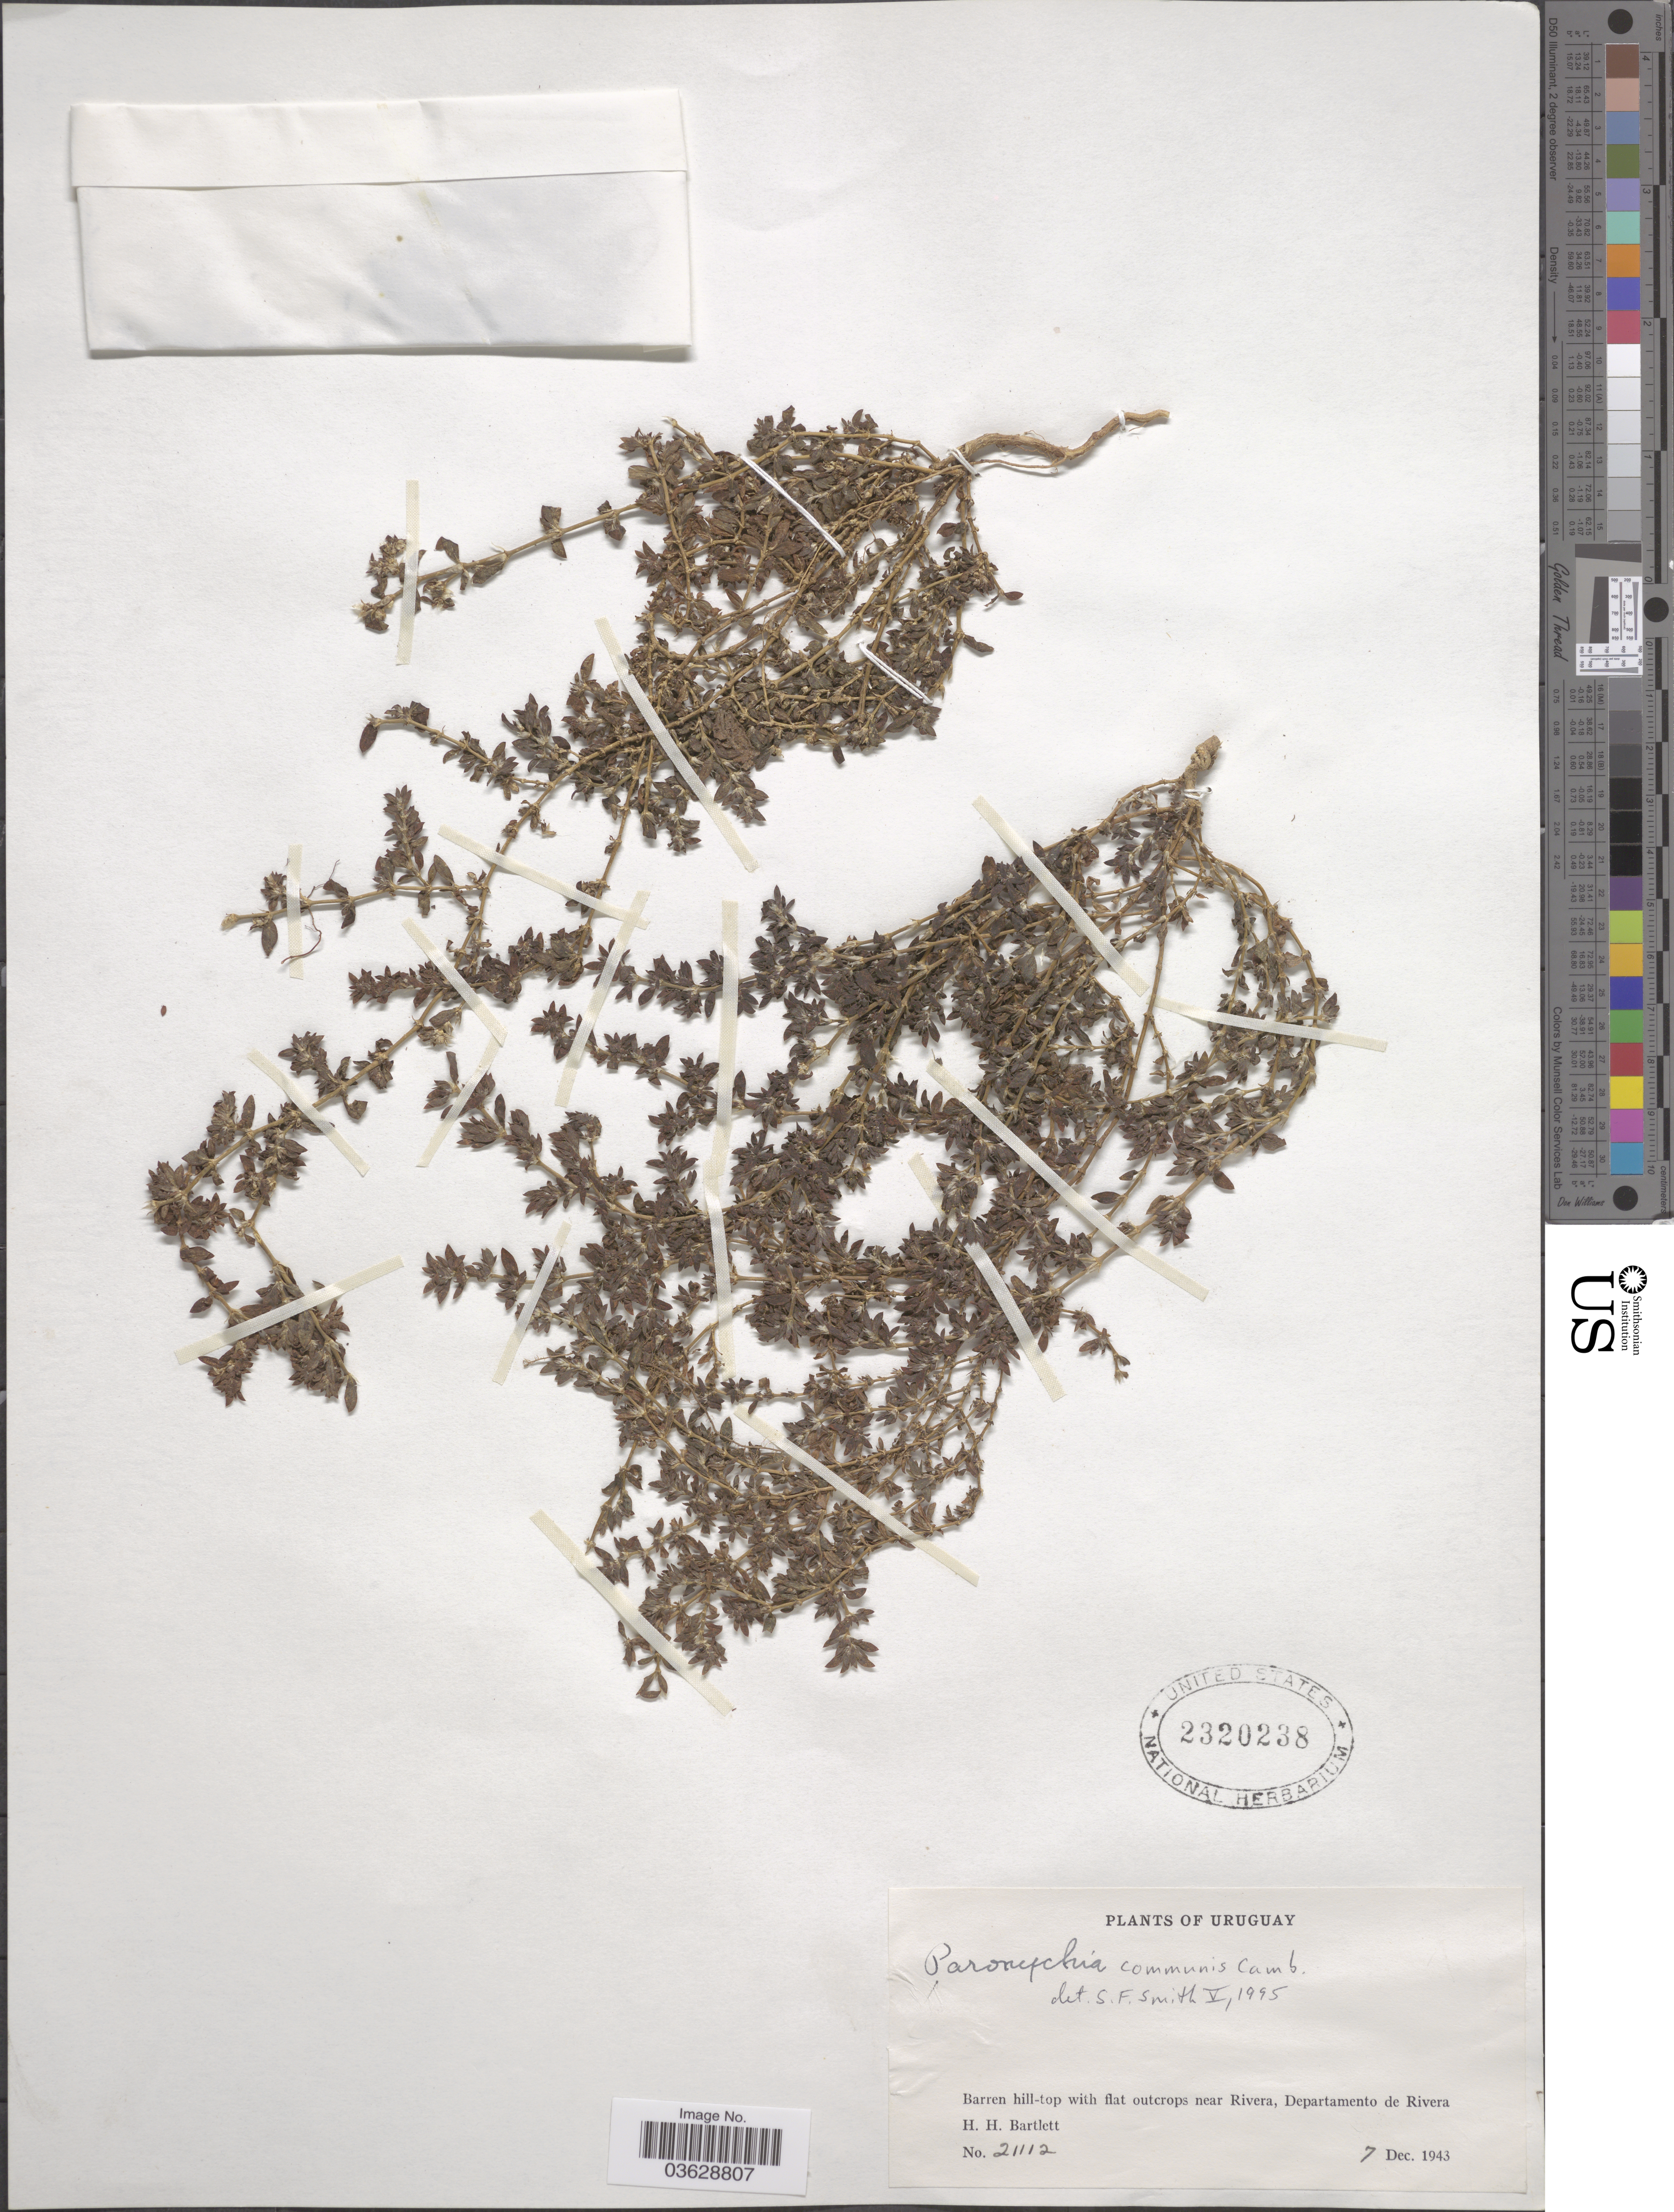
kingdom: Plantae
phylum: Tracheophyta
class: Magnoliopsida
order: Caryophyllales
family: Caryophyllaceae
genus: Paronychia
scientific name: Paronychia communis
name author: Cambess.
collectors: H. H. Bartlett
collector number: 21112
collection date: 1943-12-07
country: Uruguay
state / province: Rivera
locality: Barren hill-top with flat outcrops near Rivera, Departamento de Rivera.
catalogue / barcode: US 2320238